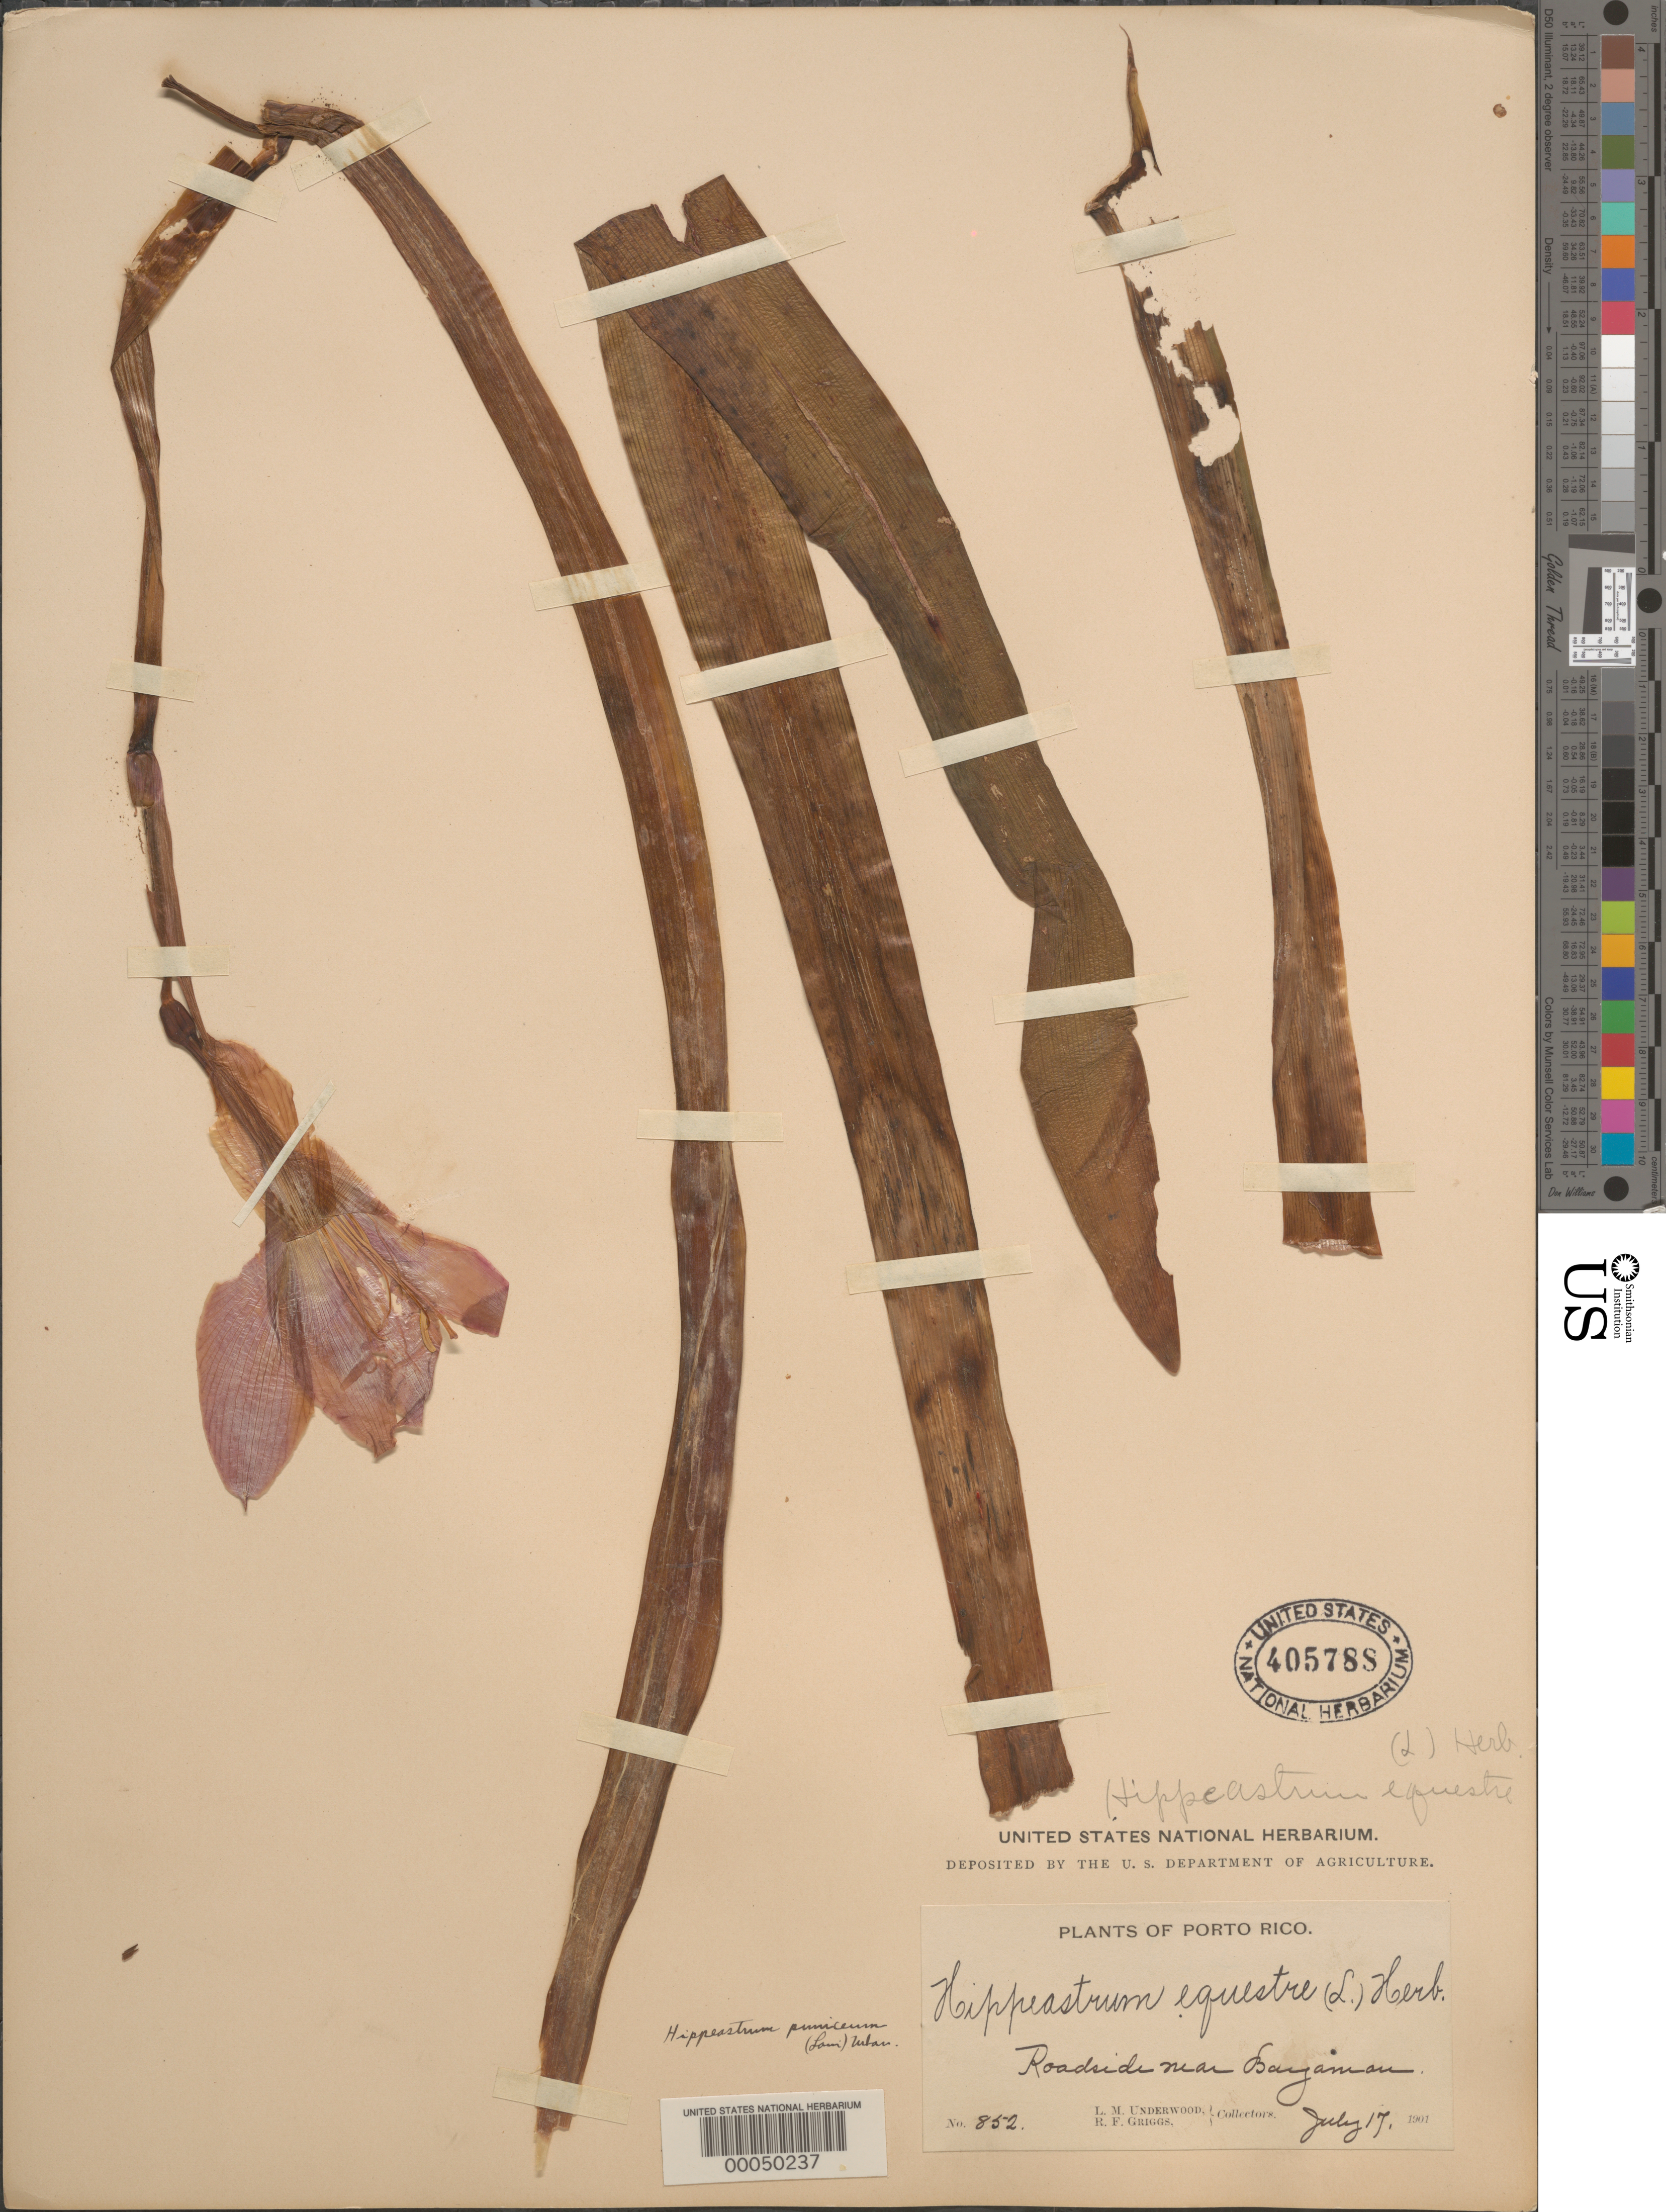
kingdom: Plantae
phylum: Tracheophyta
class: Liliopsida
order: Asparagales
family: Amaryllidaceae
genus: Hippeastrum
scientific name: Hippeastrum puniceum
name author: (Lam.) Voss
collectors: L. M. Underwood & R. F. Griggs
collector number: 852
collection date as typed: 17 Jul 1901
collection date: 1901-07-17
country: Puerto Rico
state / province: Bayamón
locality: Bayamon: near Bayamon.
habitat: Roadside.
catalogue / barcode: US 405788